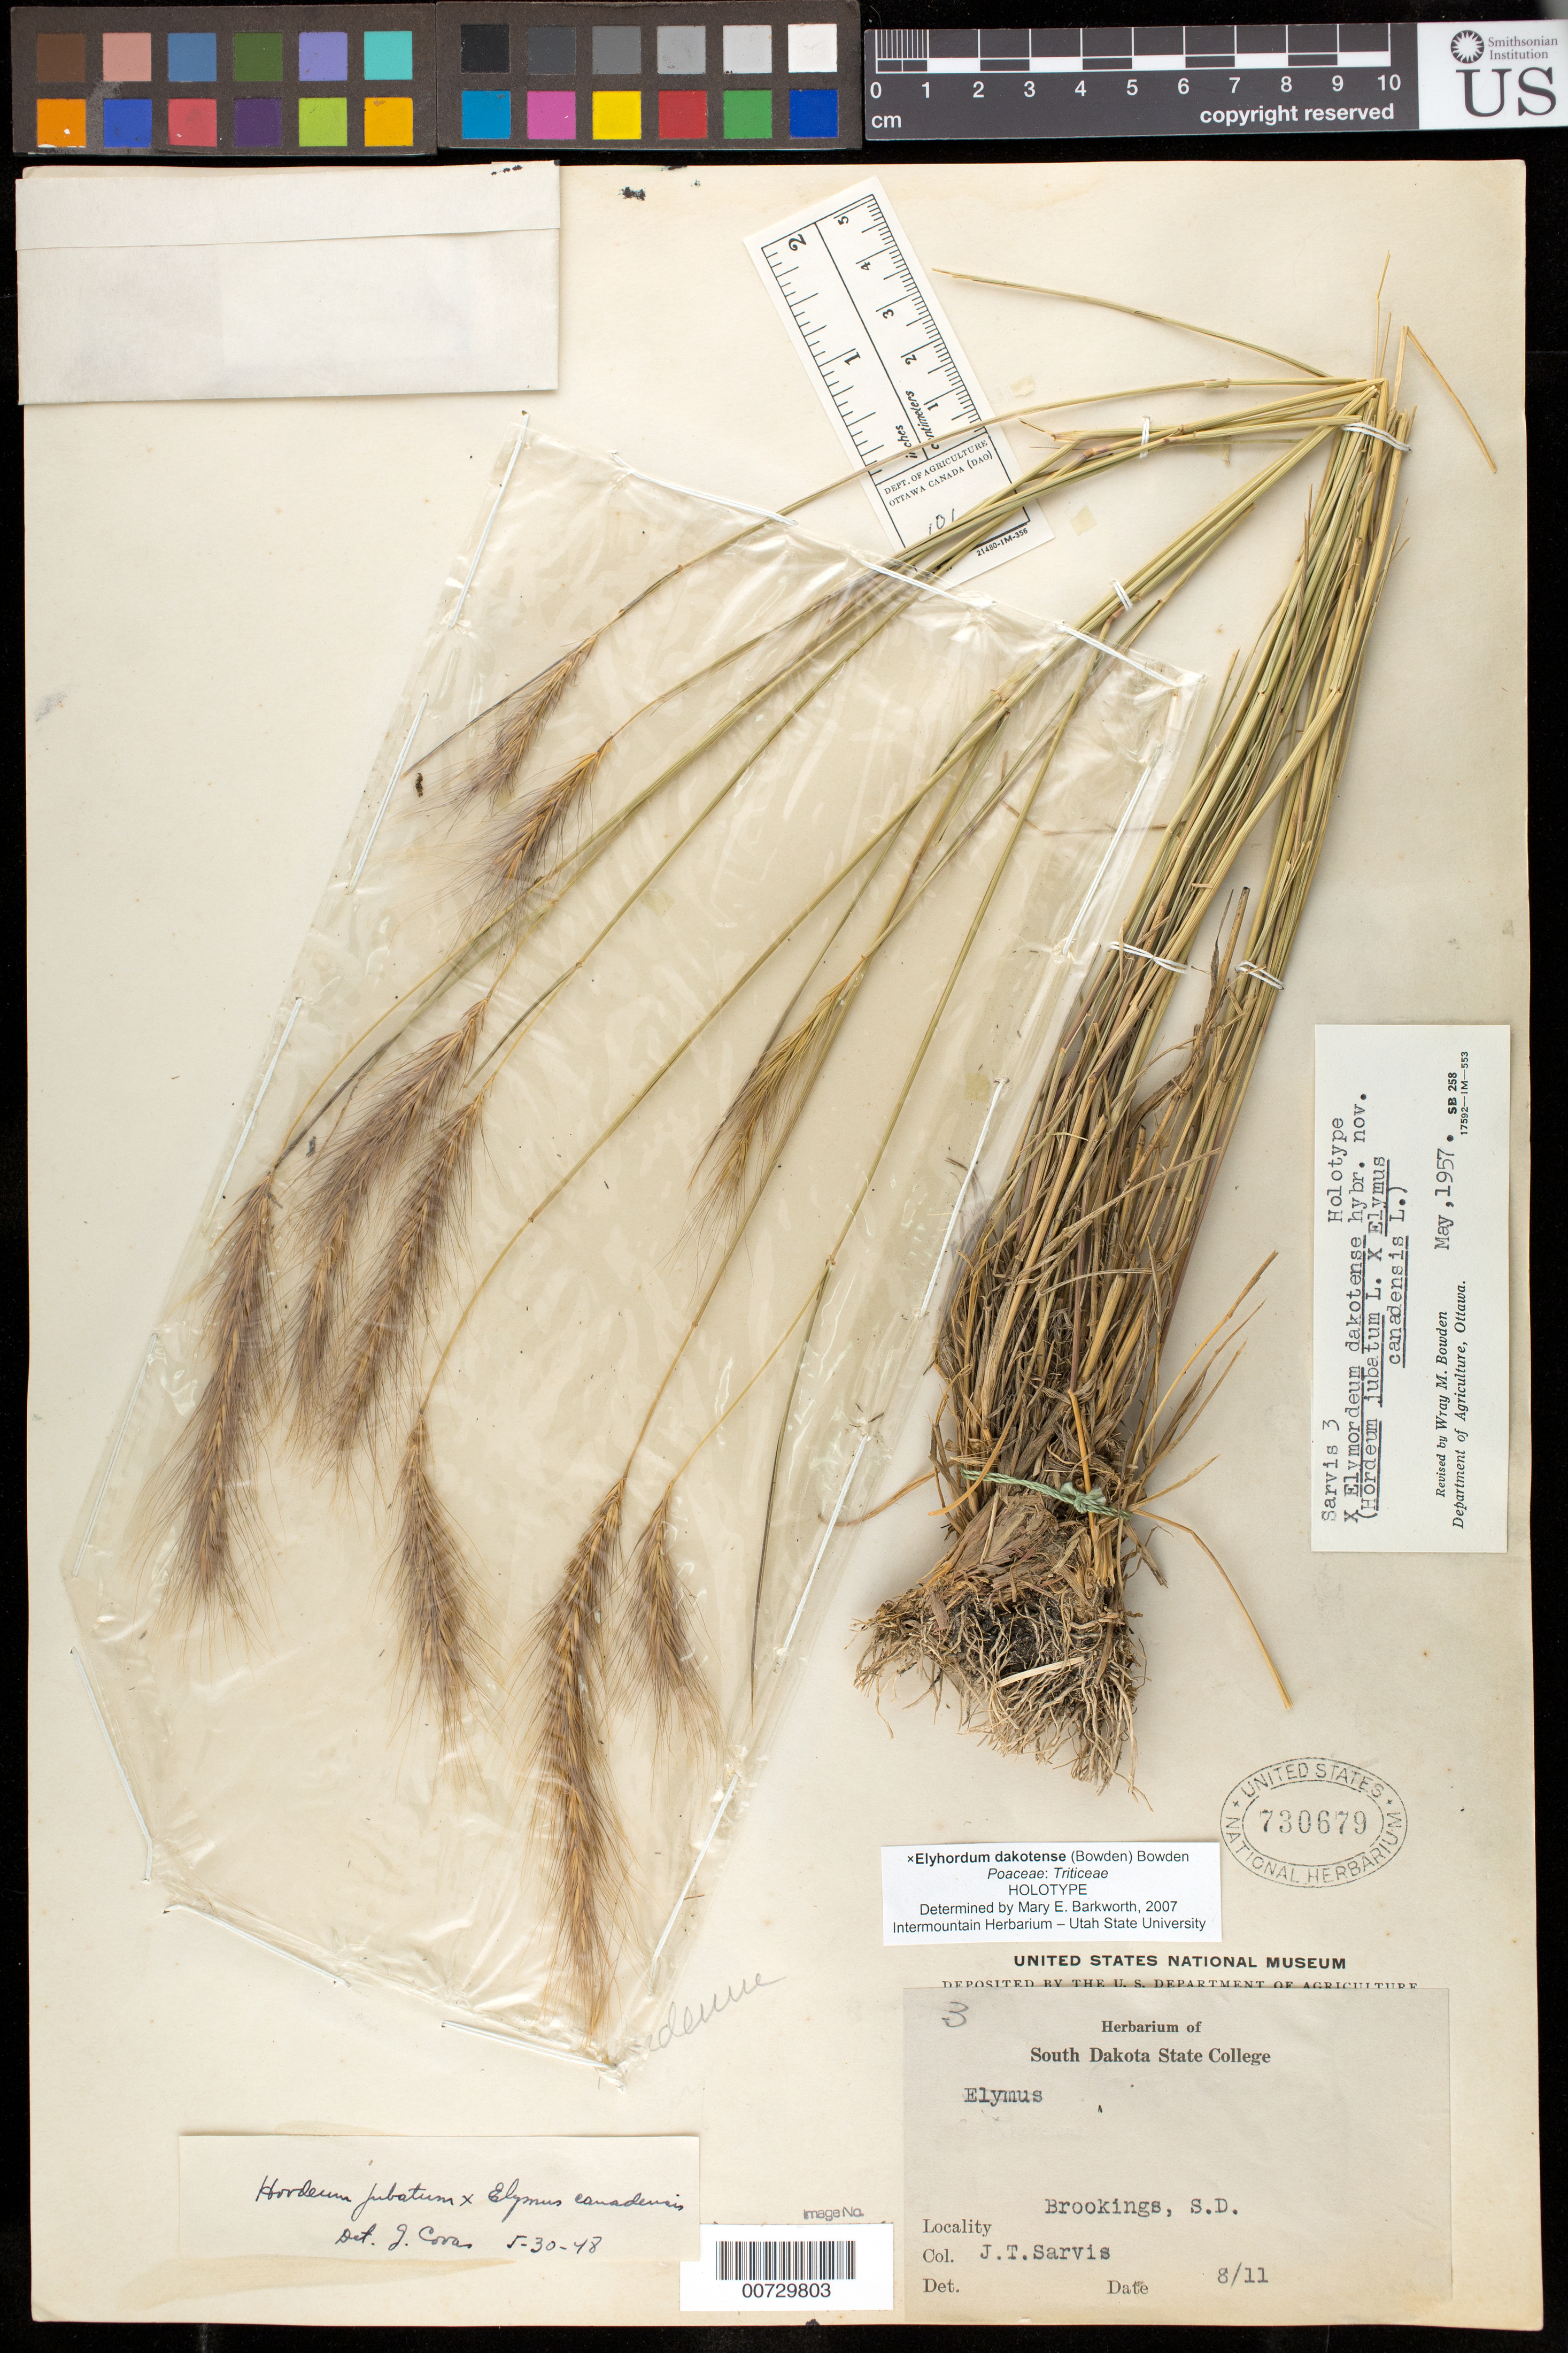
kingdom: Plantae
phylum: Tracheophyta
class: Liliopsida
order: Poales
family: Poaceae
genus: Elymordeum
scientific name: x Elymordeum dakotense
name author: Bowden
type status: Holotype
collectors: J. Sarvis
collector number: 3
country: United States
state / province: South Dakota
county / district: Brookings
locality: Brookings.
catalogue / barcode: US 730679